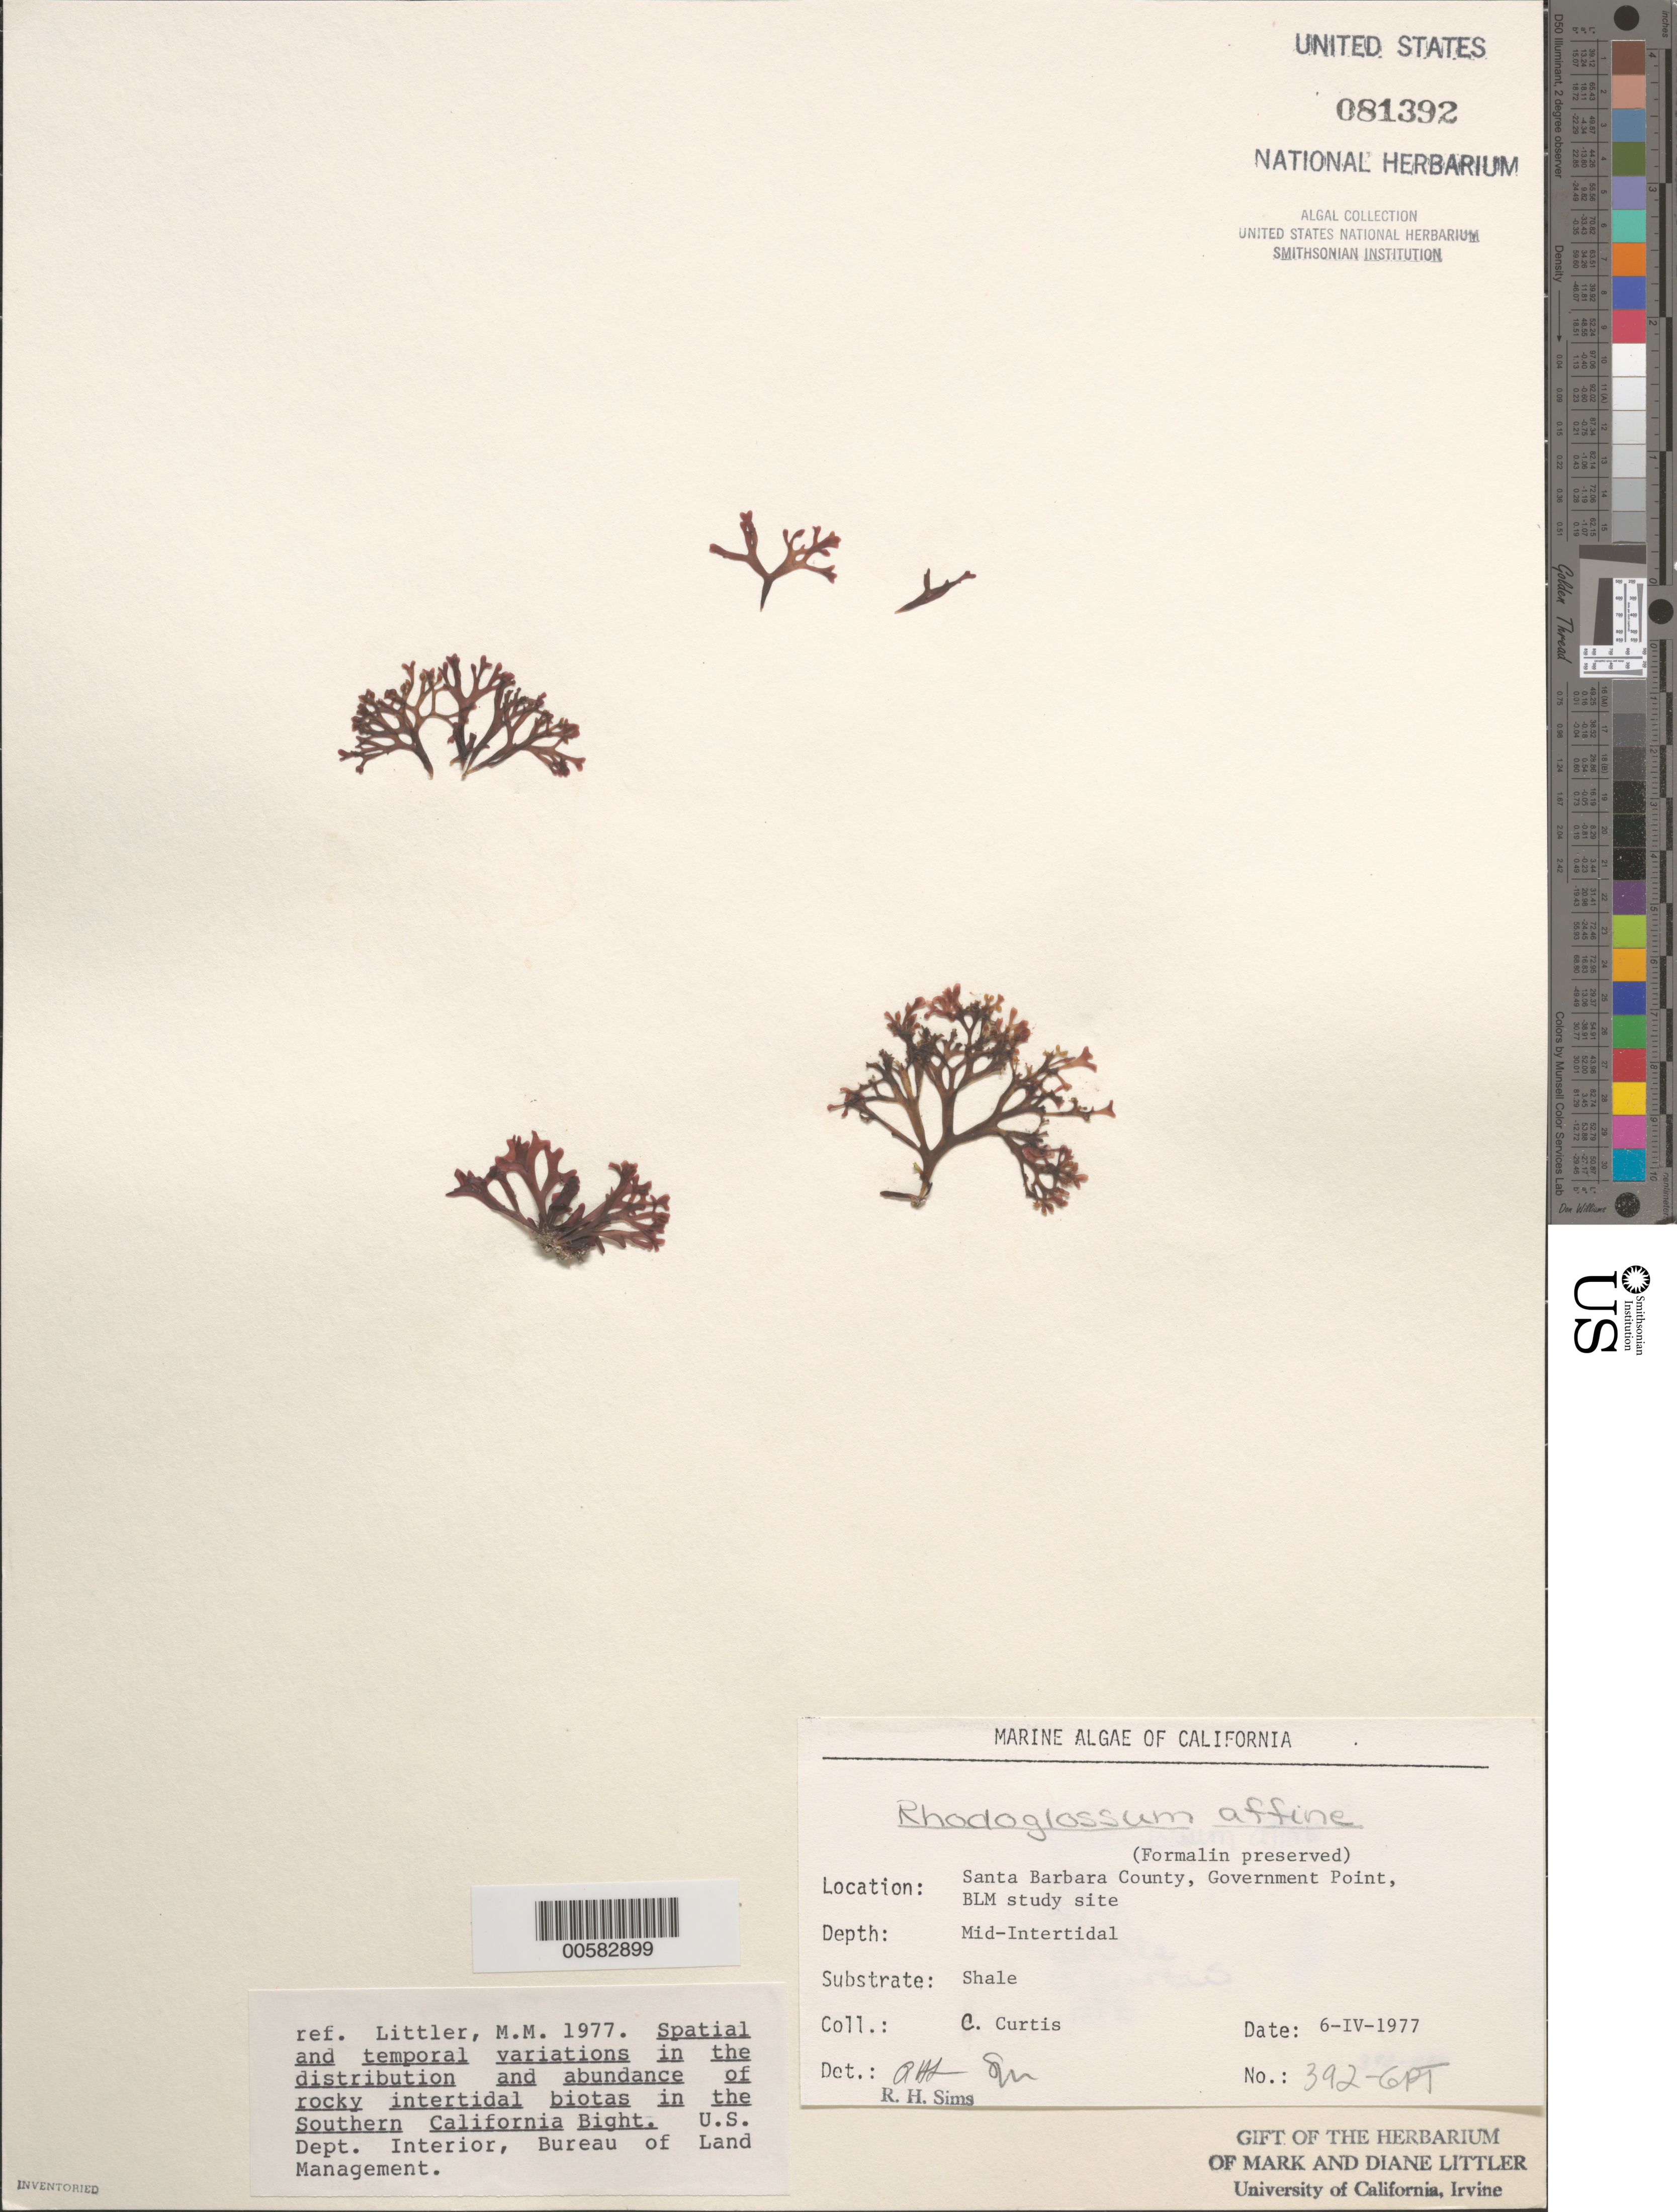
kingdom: Plantae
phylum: Rhodophyta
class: Florideophyceae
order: Gigartinales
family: Gigartinaceae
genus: Mazzaella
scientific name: Mazzaella affinis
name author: (Harvey) Fredericq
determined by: Algae name updating Project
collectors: C. Curtis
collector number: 392-gpt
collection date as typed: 06 Apr 1977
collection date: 1977-04-06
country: United States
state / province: California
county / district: Santa Barbara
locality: Government Point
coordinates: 34 26'31"N, 120 24'06"W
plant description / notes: BLM-SOCALBIGHT Rocky Intertidal Survey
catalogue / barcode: US 81392